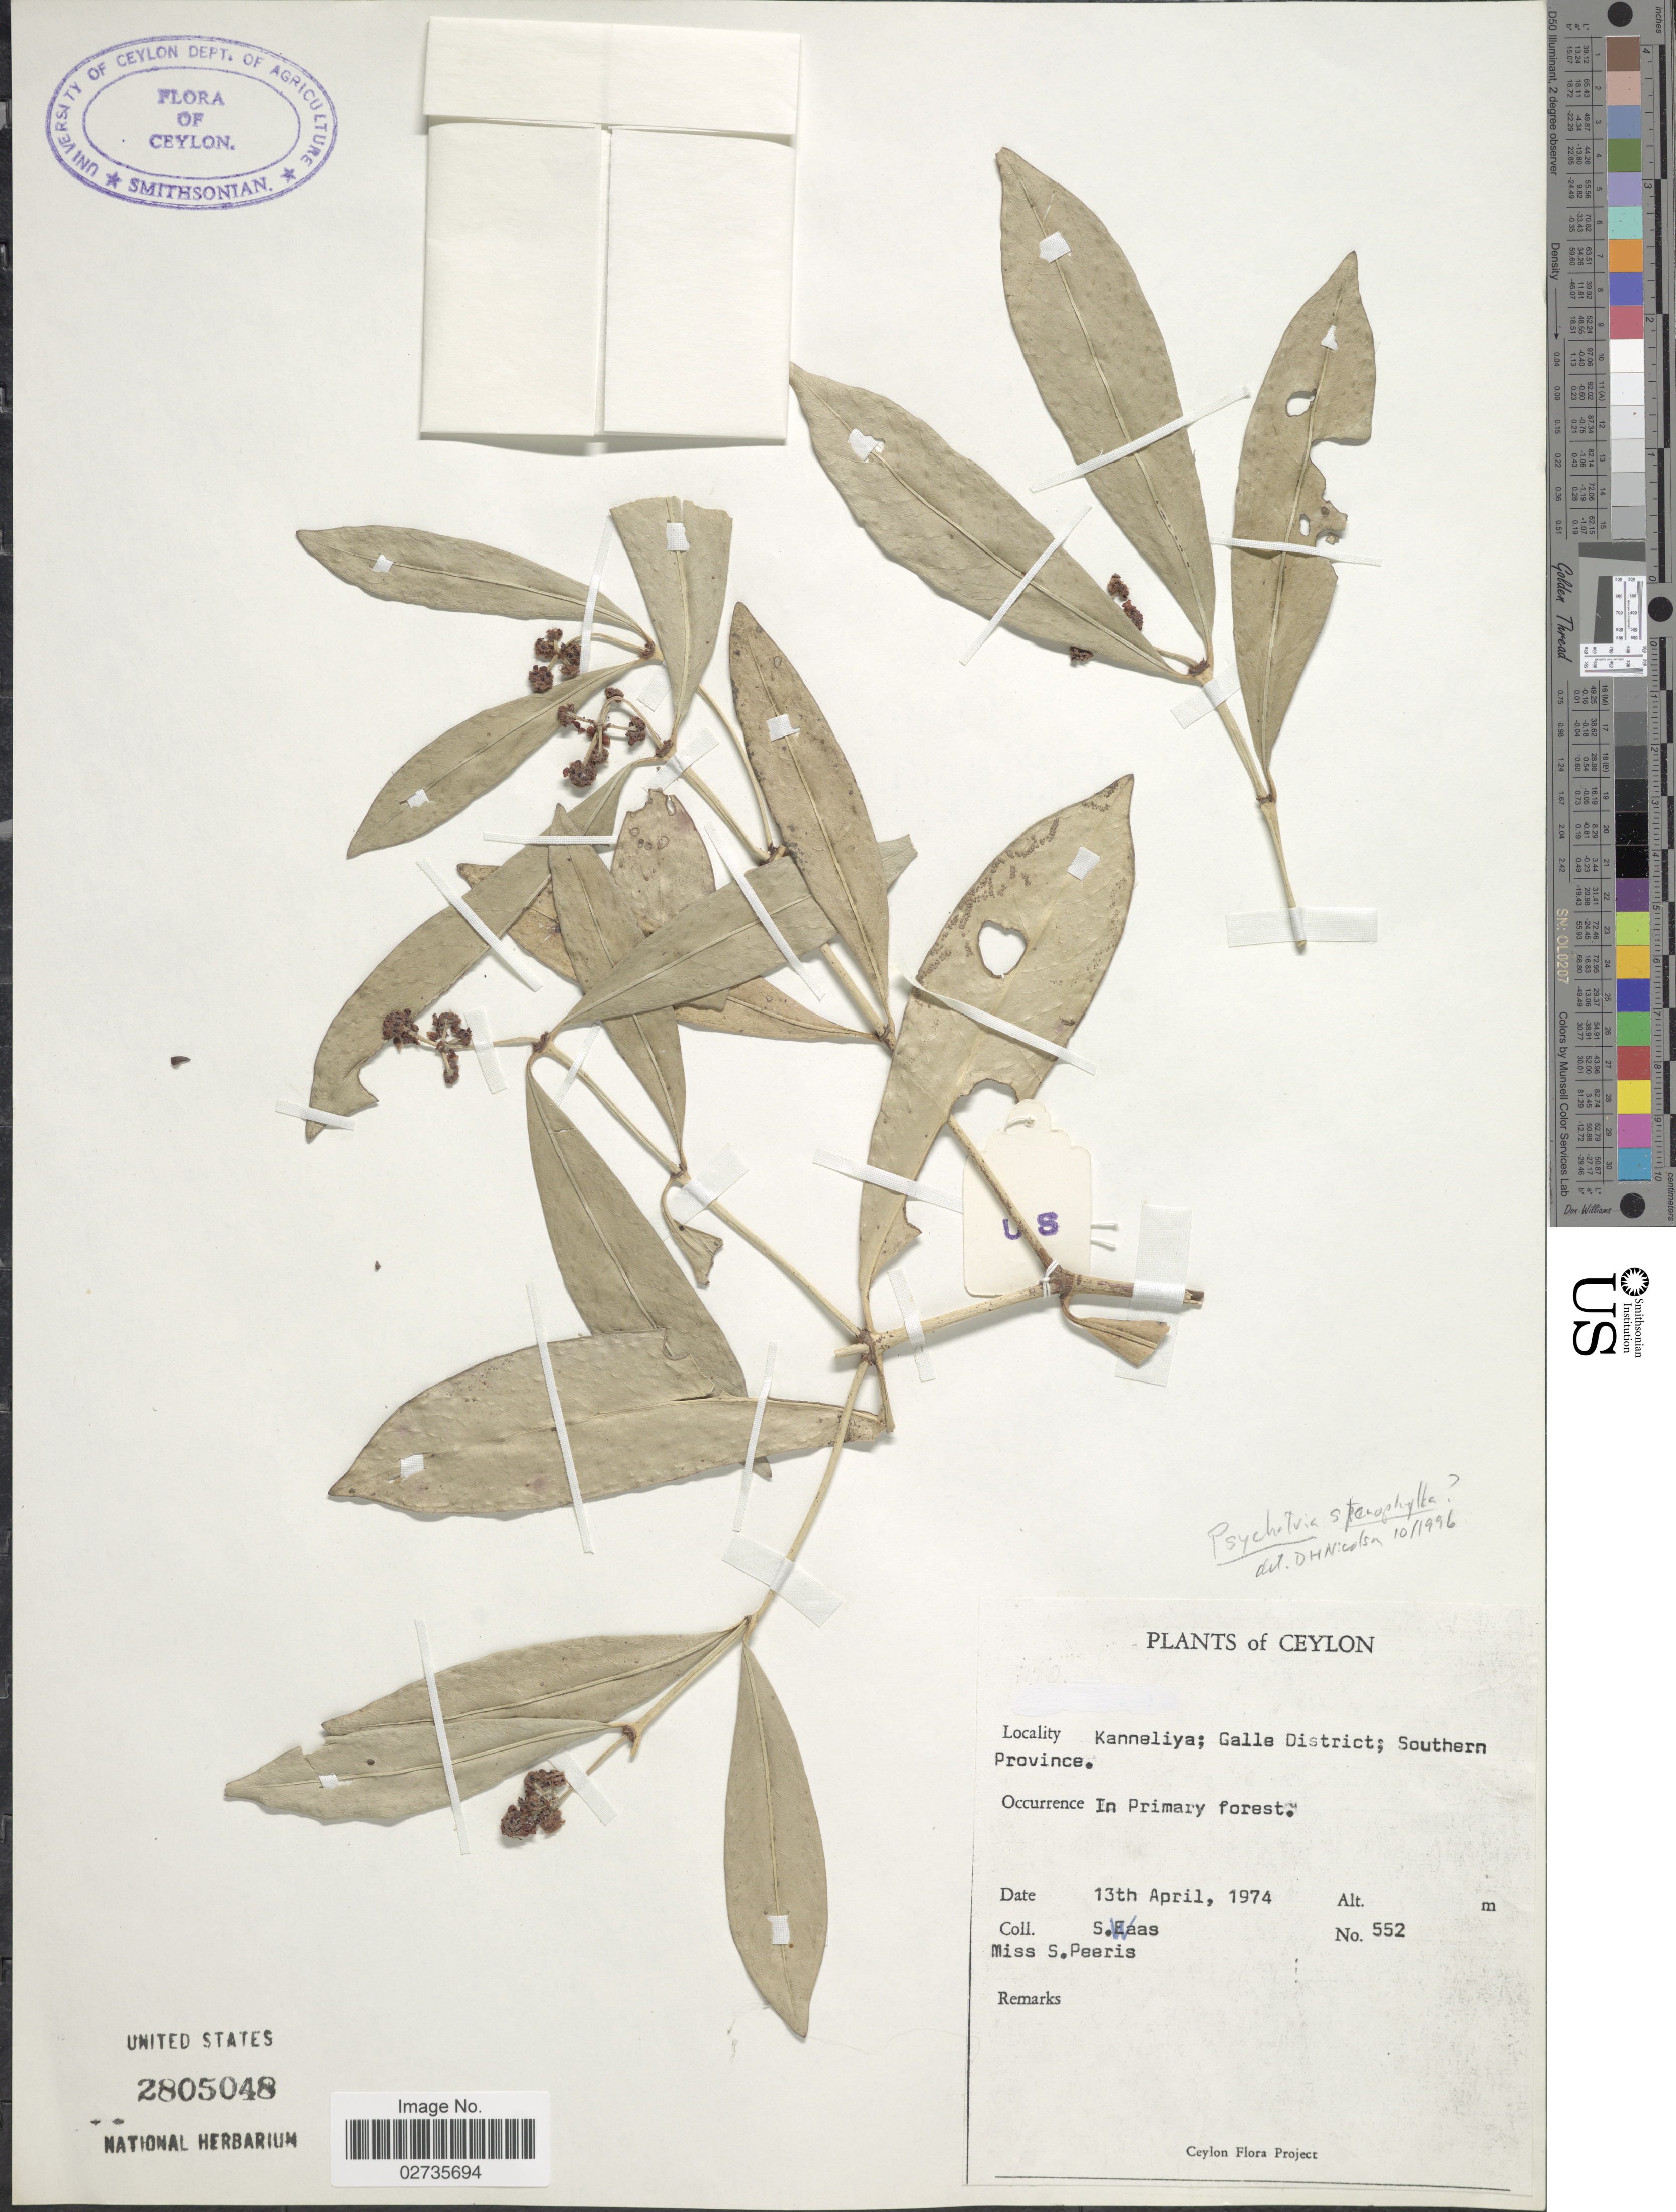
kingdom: Plantae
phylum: Tracheophyta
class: Magnoliopsida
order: Gentianales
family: Rubiaceae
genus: Psychotria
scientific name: Psychotria stenophylla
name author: Spreng.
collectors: S. Waas & S. Peeris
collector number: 552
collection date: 1974-04-13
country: Sri Lanka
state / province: Southern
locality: Ceylon, Kanneliya; Galle District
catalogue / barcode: US 2805048